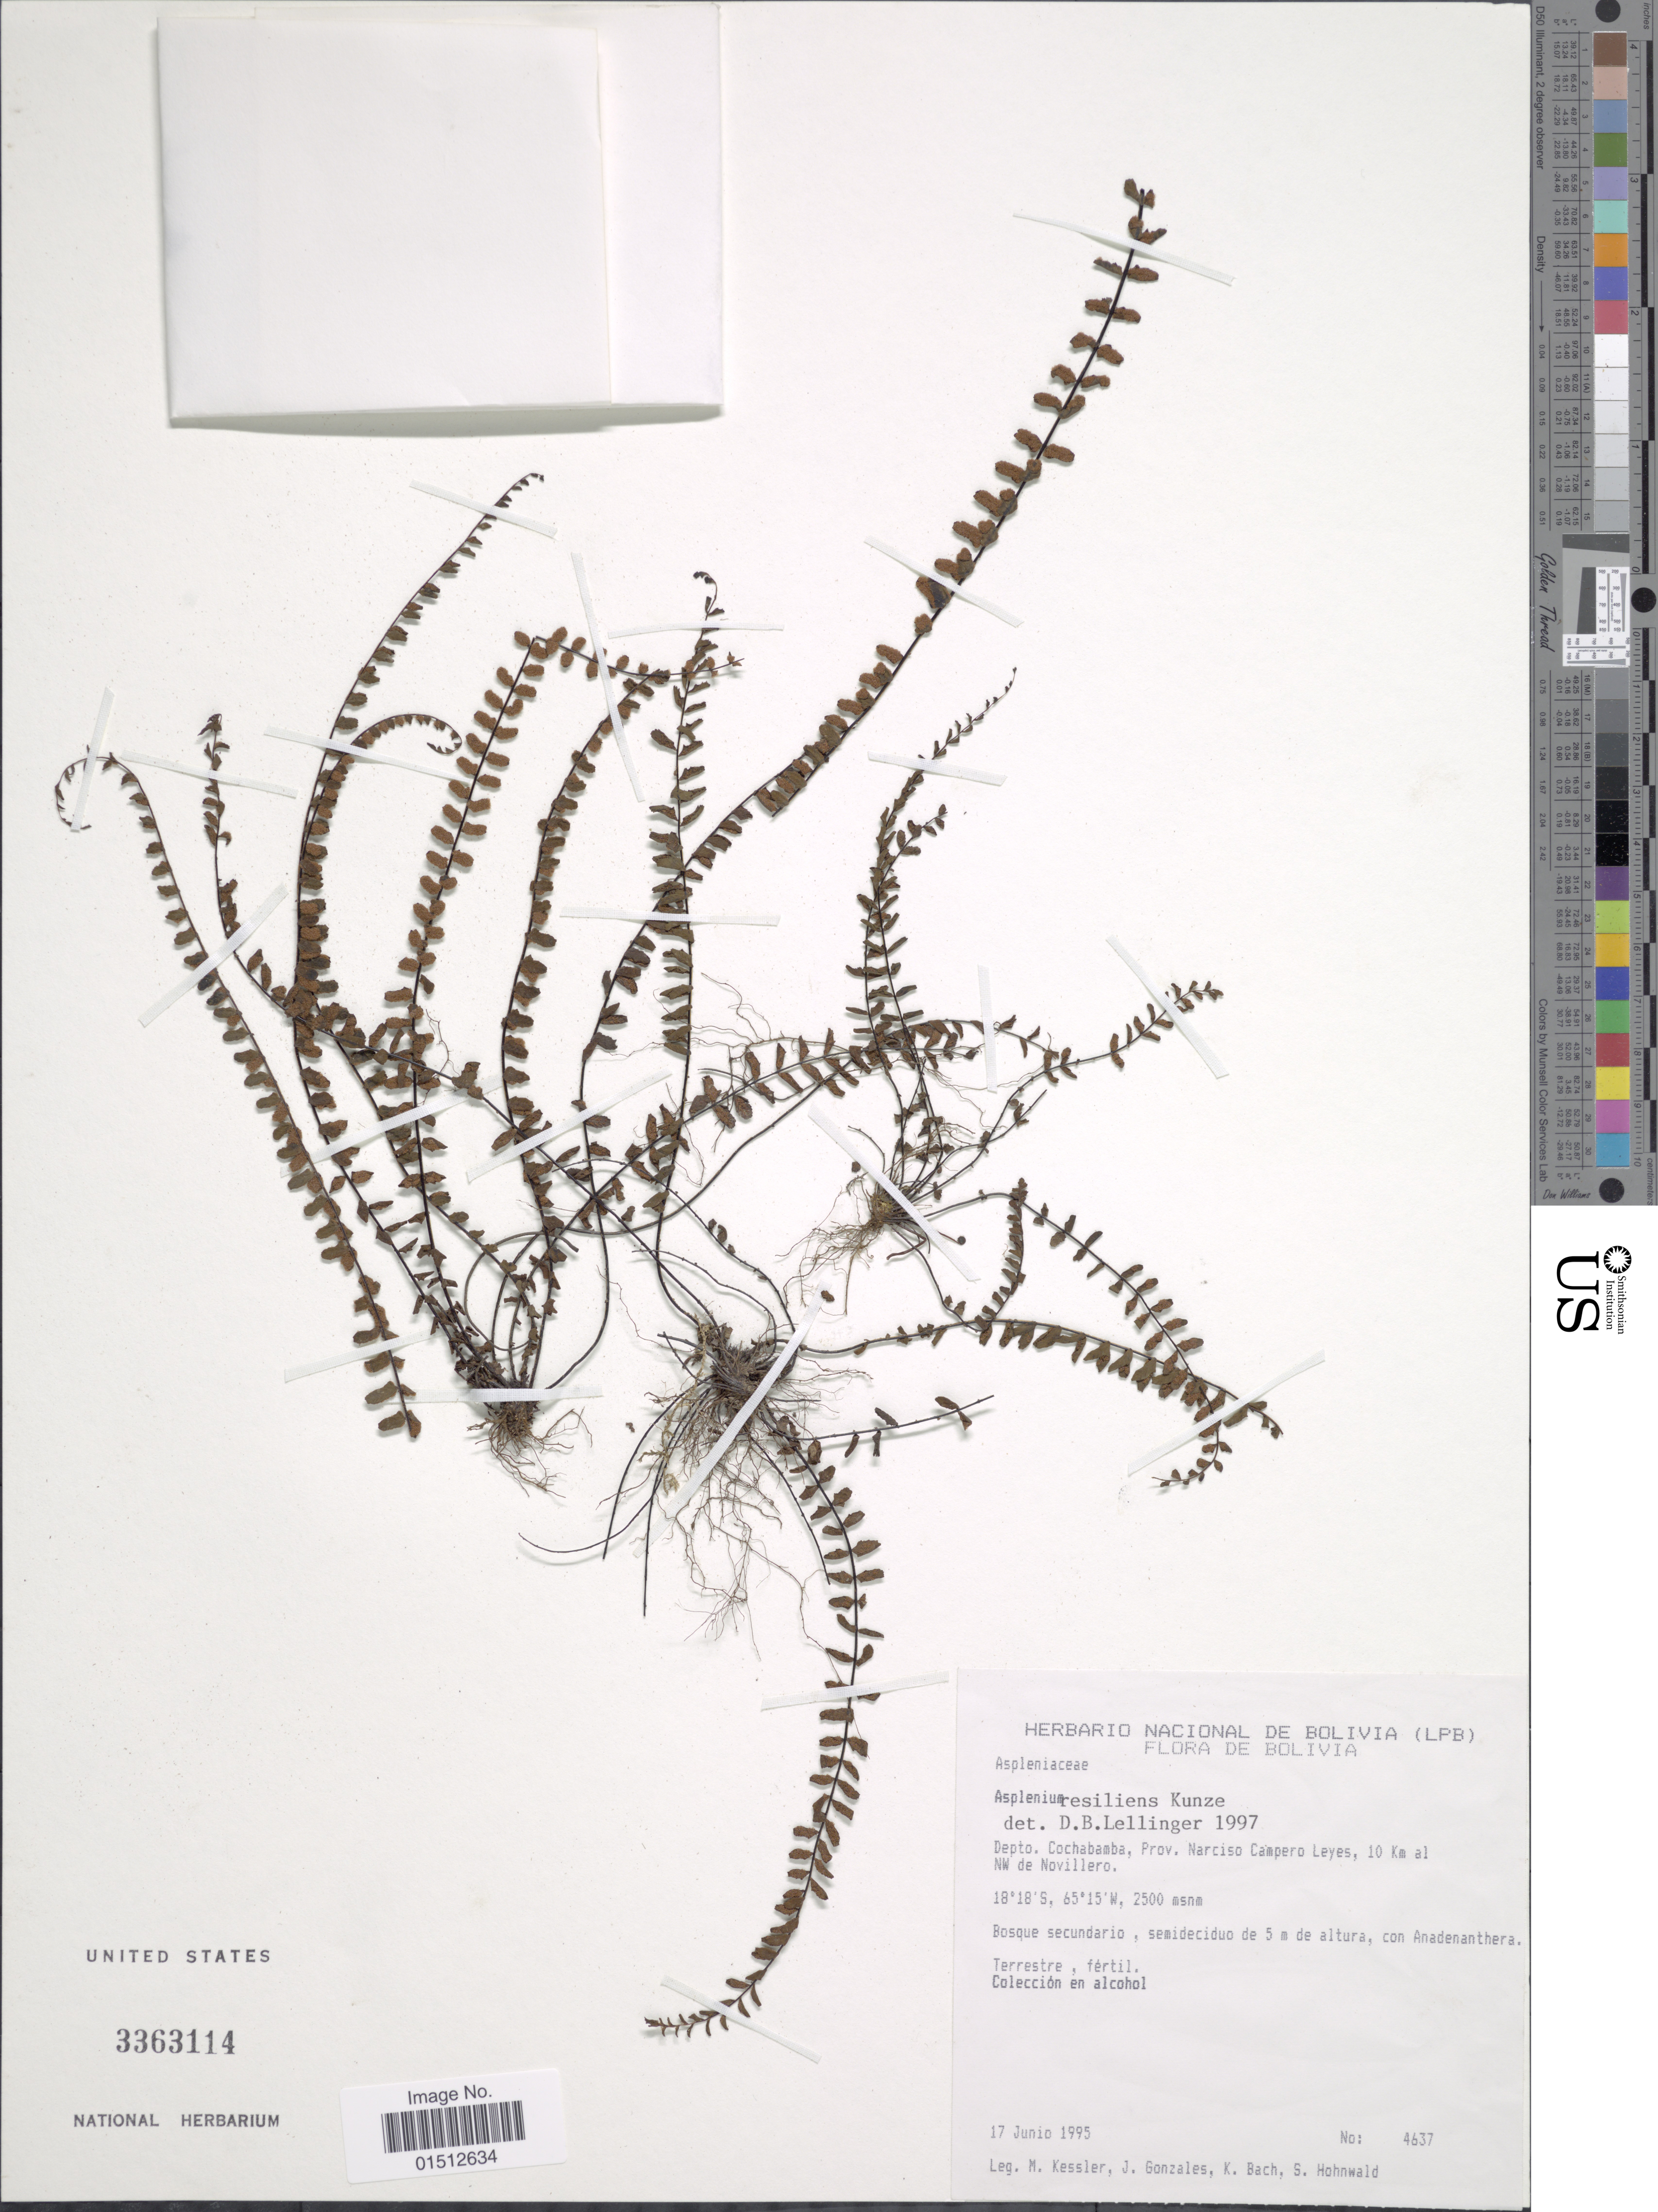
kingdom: Plantae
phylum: Tracheophyta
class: Polypodiopsida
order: Polypodiales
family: Aspleniaceae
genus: Asplenium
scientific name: Asplenium resiliens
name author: Kunze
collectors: M. Kessler, J. Gonzales, K. Bach & S. Hohnwald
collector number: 4637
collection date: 1995-06-17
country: Bolivia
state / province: Cochabamba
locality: Bolivia. Depto. Cochamba, Prov. Narciso Campero Leyes, 10 Km al NW de Novillero.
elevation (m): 2500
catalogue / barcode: US 3363114